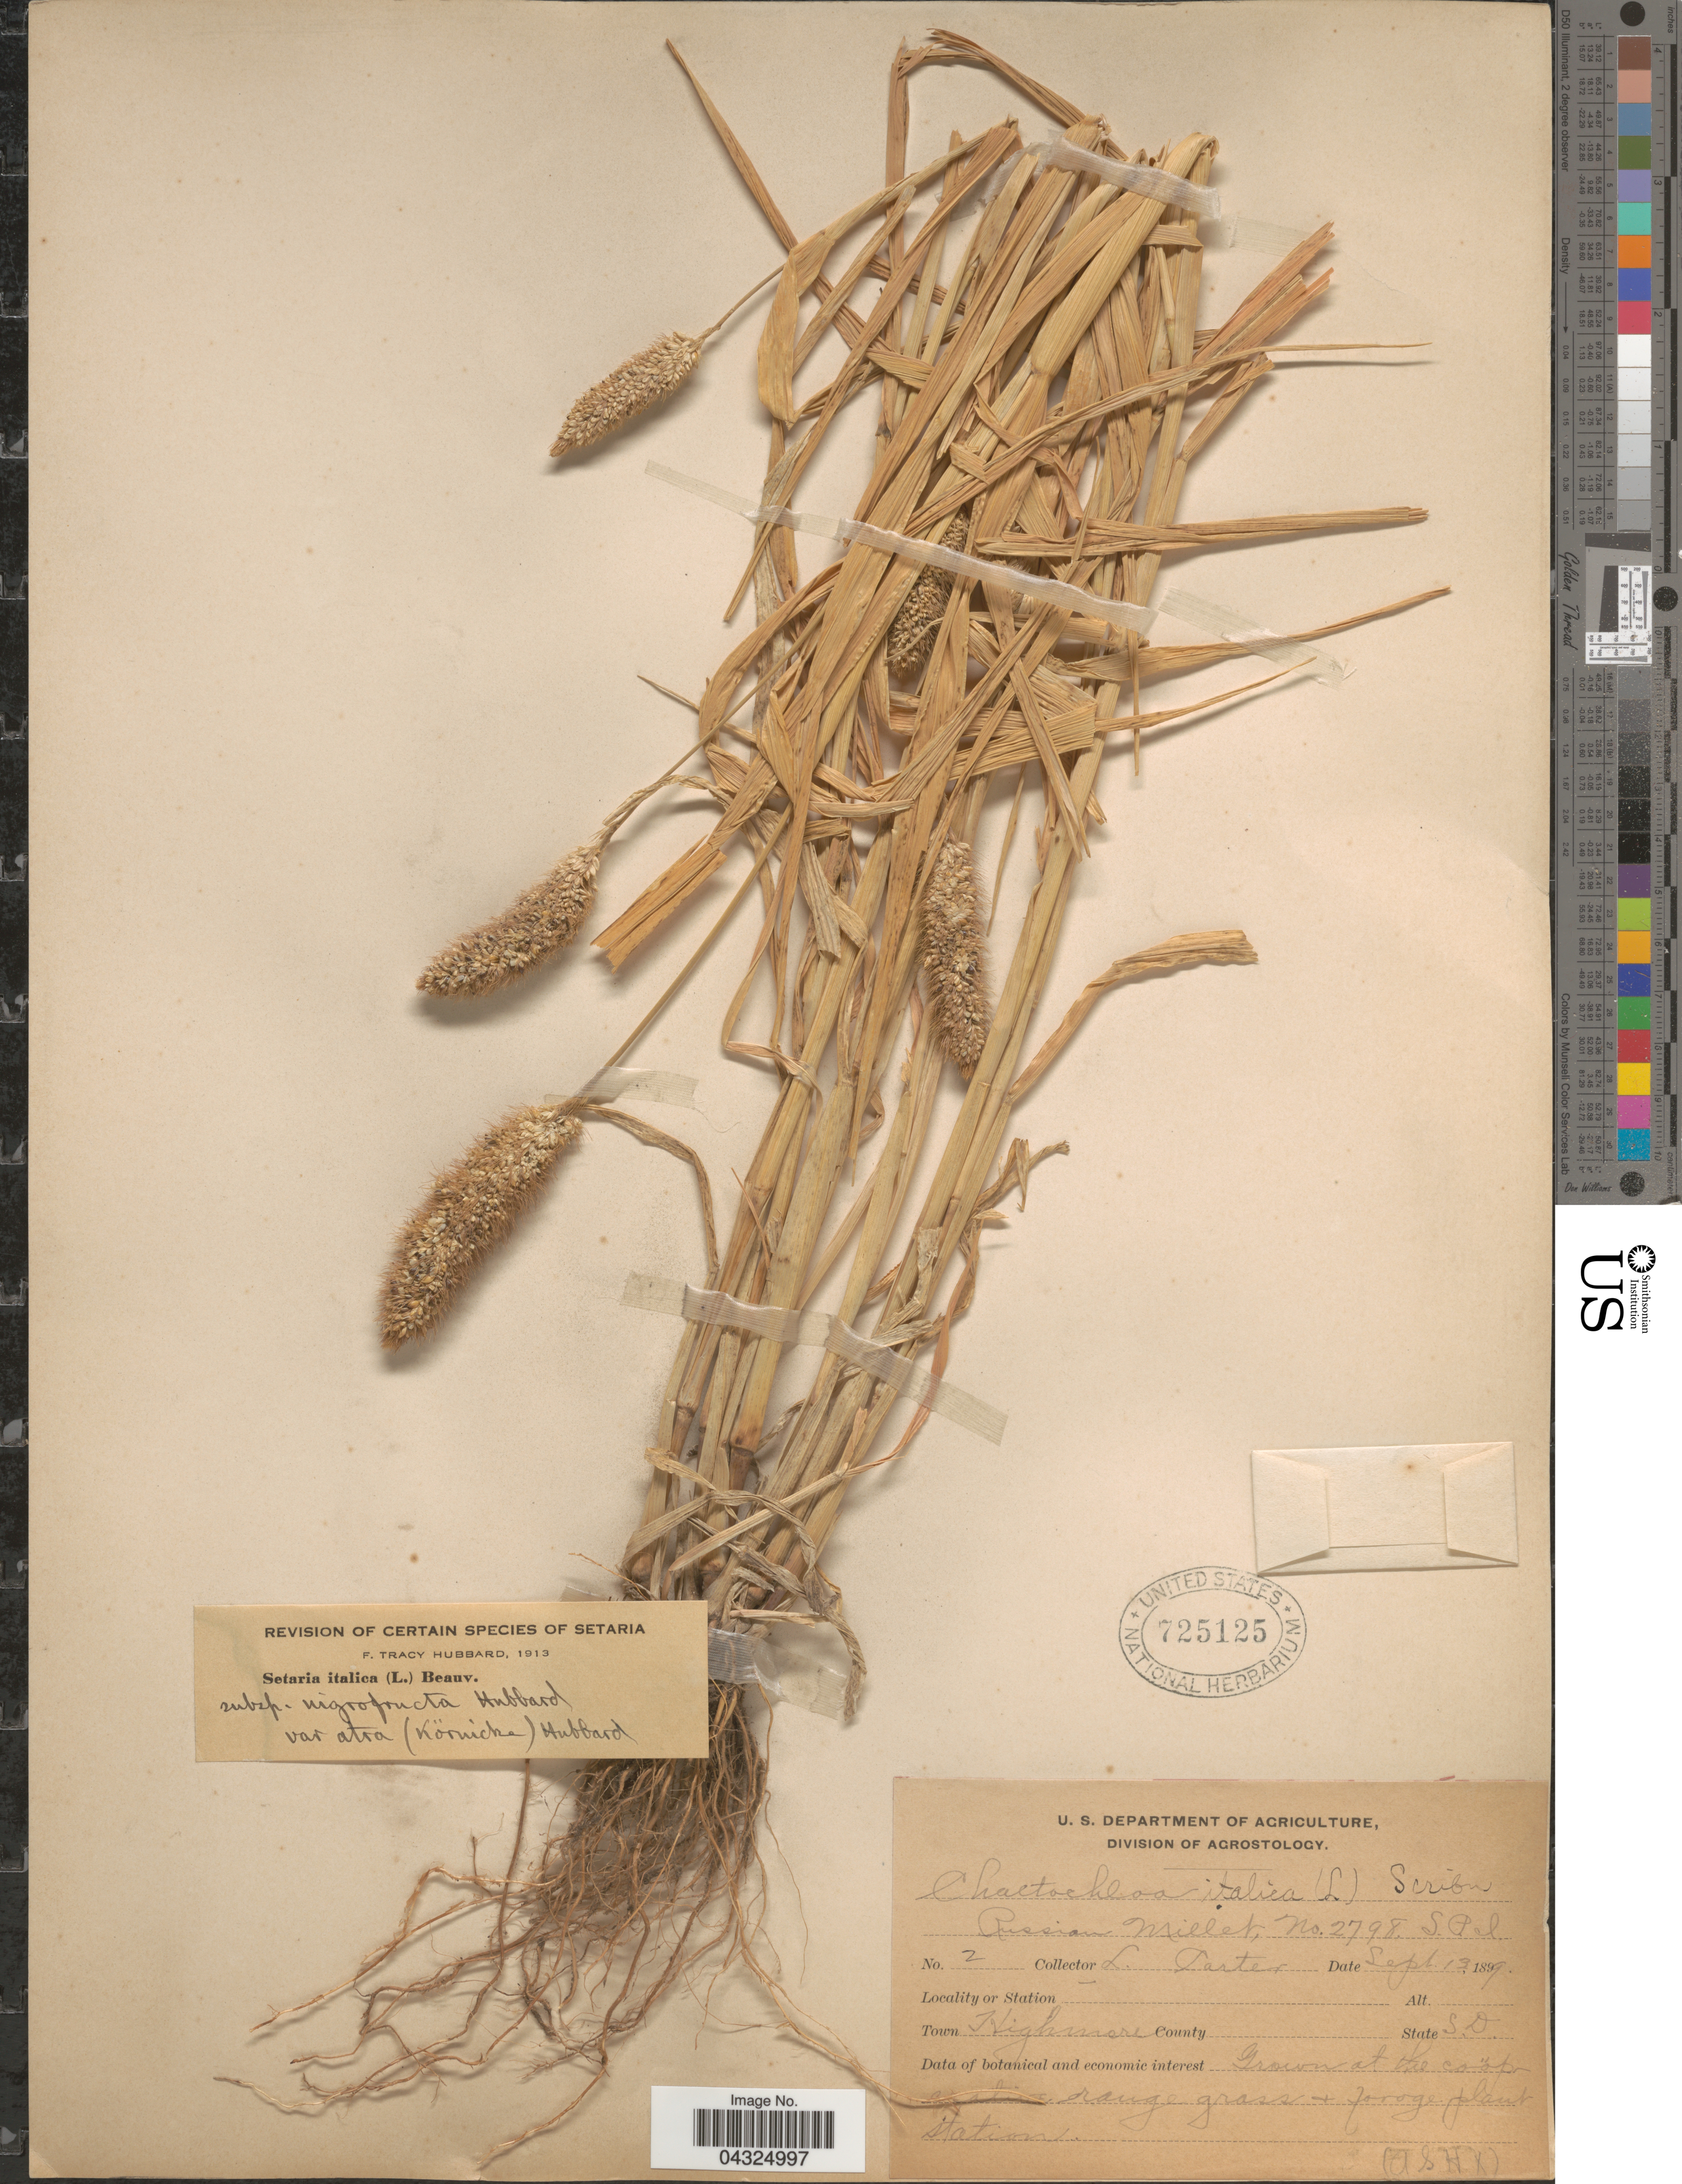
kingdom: Plantae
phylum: Tracheophyta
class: Liliopsida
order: Poales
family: Poaceae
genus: Setaria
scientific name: Setaria italica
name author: (L.) P. Beauv.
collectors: L. W. Carter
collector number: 2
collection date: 1899-09-13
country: United States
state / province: South Dakota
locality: Town Highmore. Grown at the coöperative range grass + forage plant station.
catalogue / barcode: US 725125